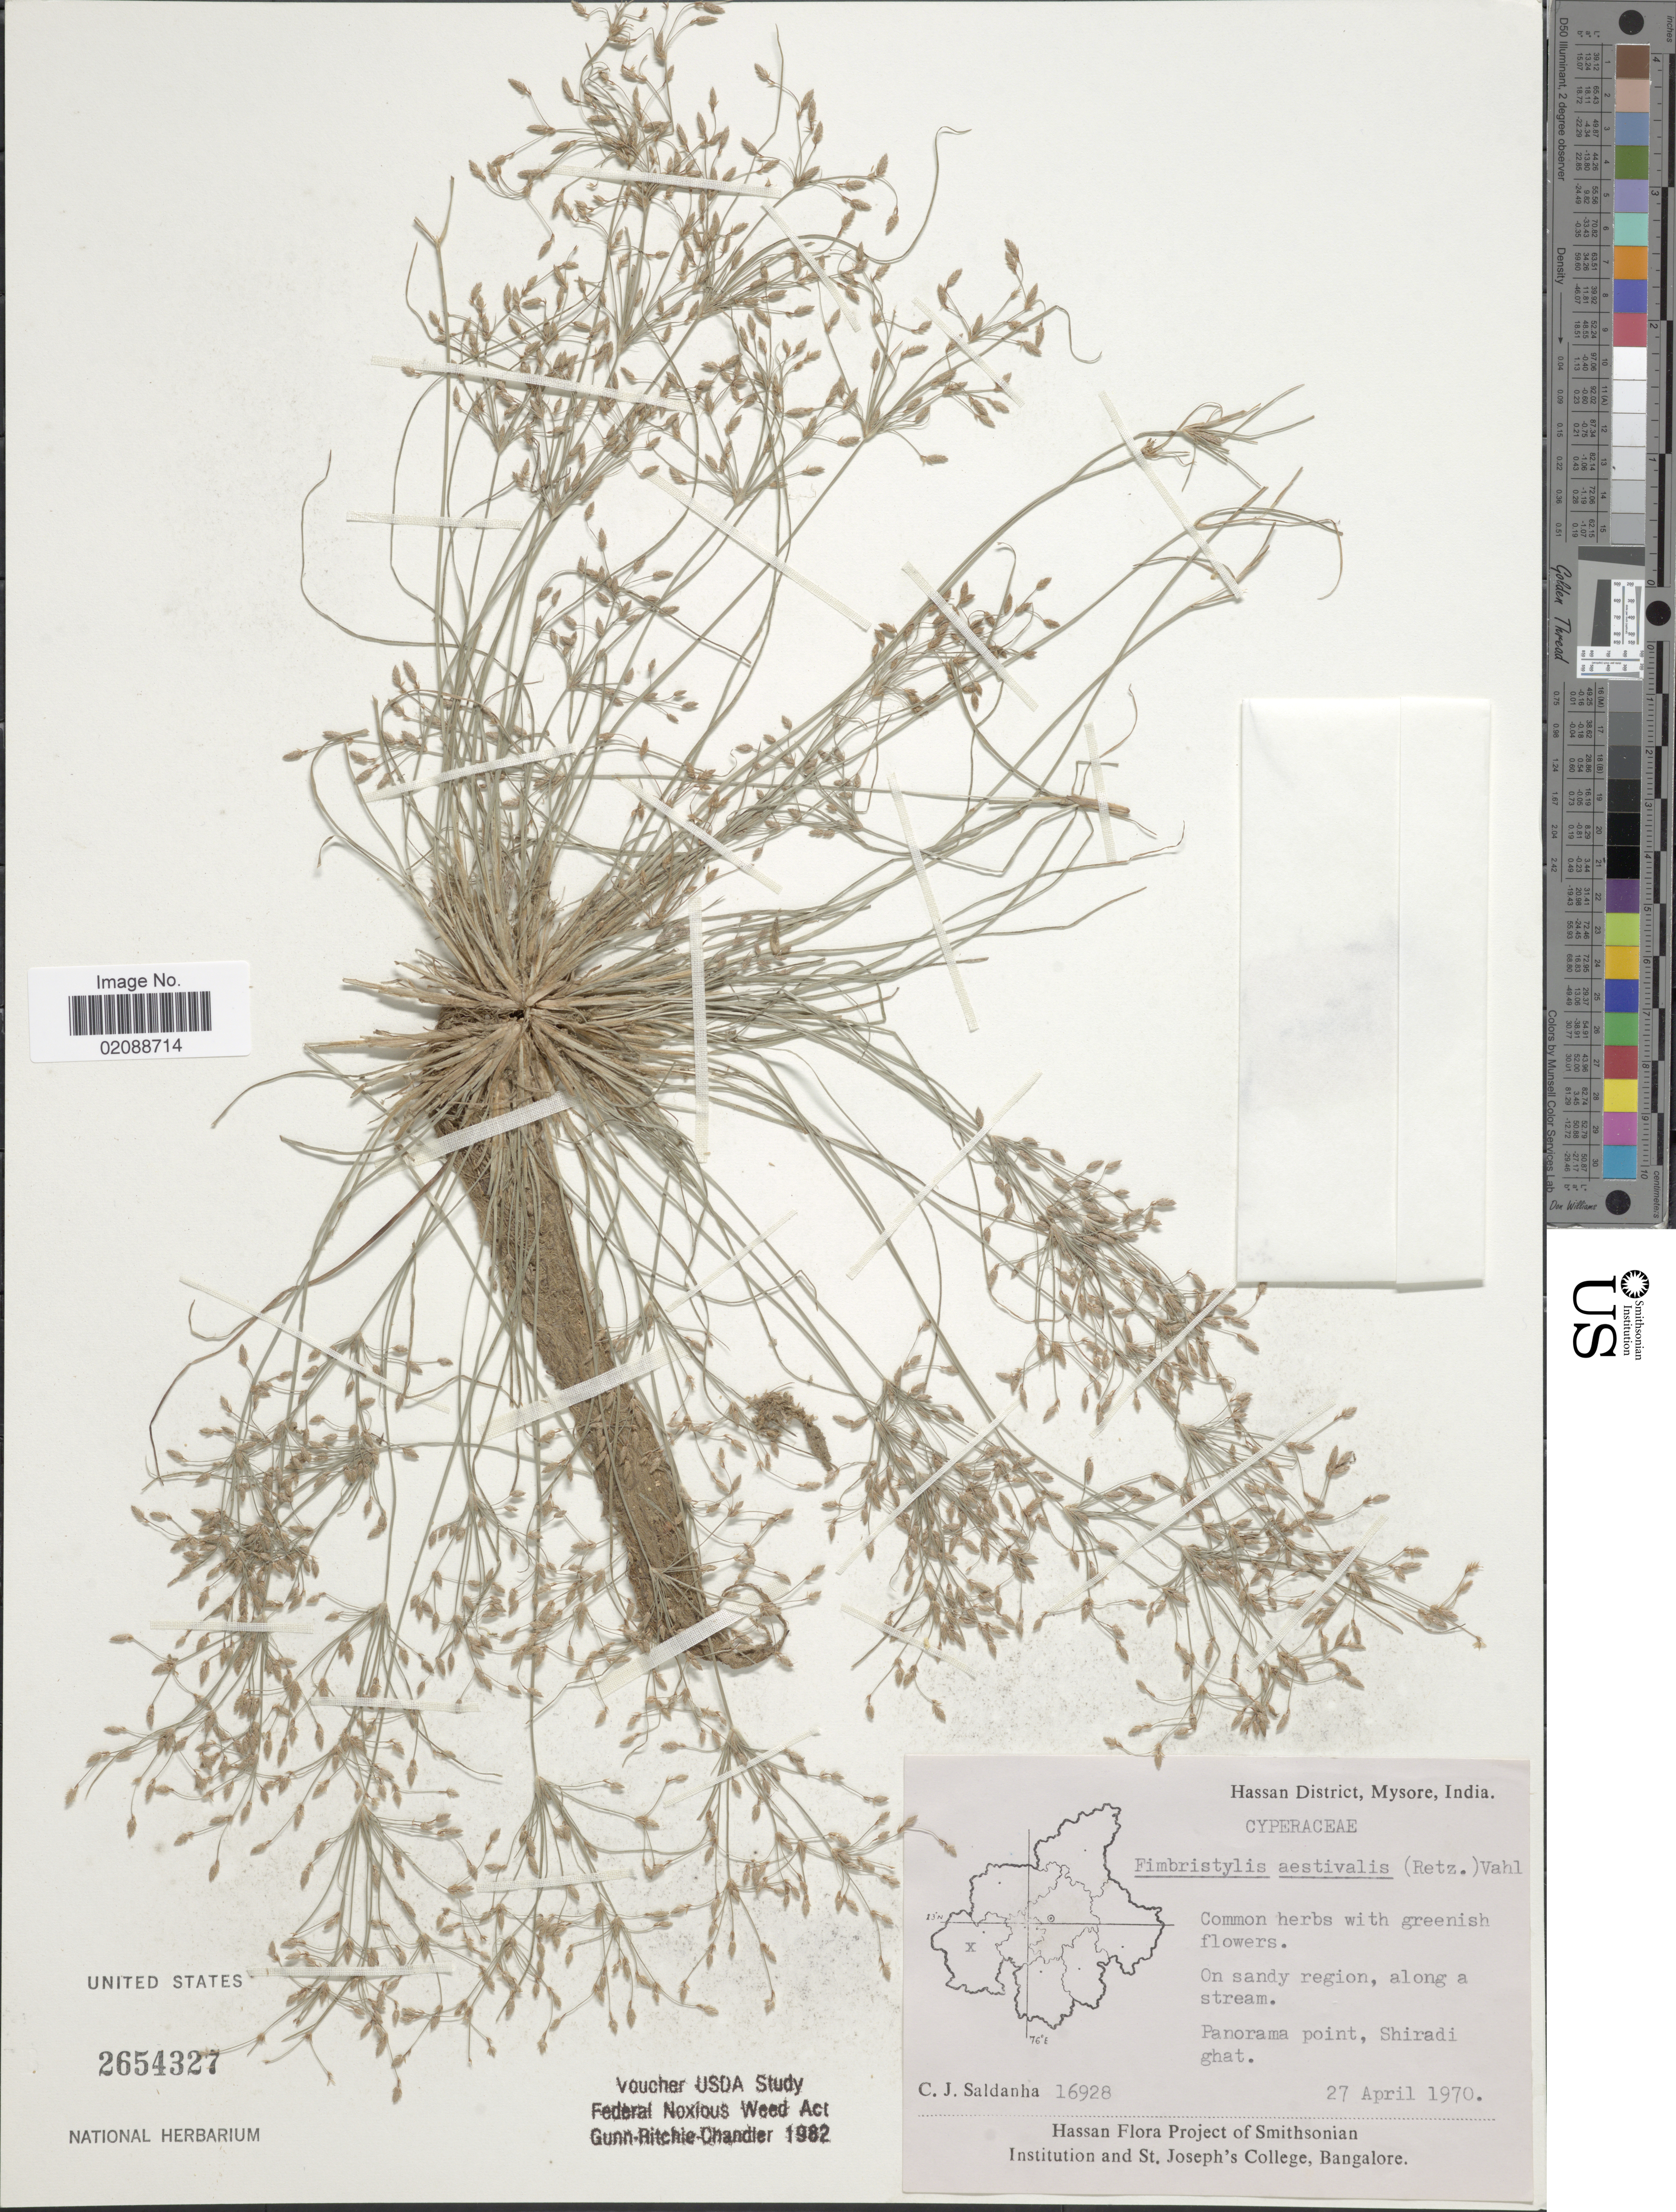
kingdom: Plantae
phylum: Tracheophyta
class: Liliopsida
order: Poales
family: Cyperaceae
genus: Fimbristylis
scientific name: Fimbristylis aestivalis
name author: (Retz.) Vahl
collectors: C. J. Saldanha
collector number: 16928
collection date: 1970-04-27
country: India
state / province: Karnataka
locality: Hassan District, Mysore, Panorama Point, Shiradighat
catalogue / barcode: US 2654327